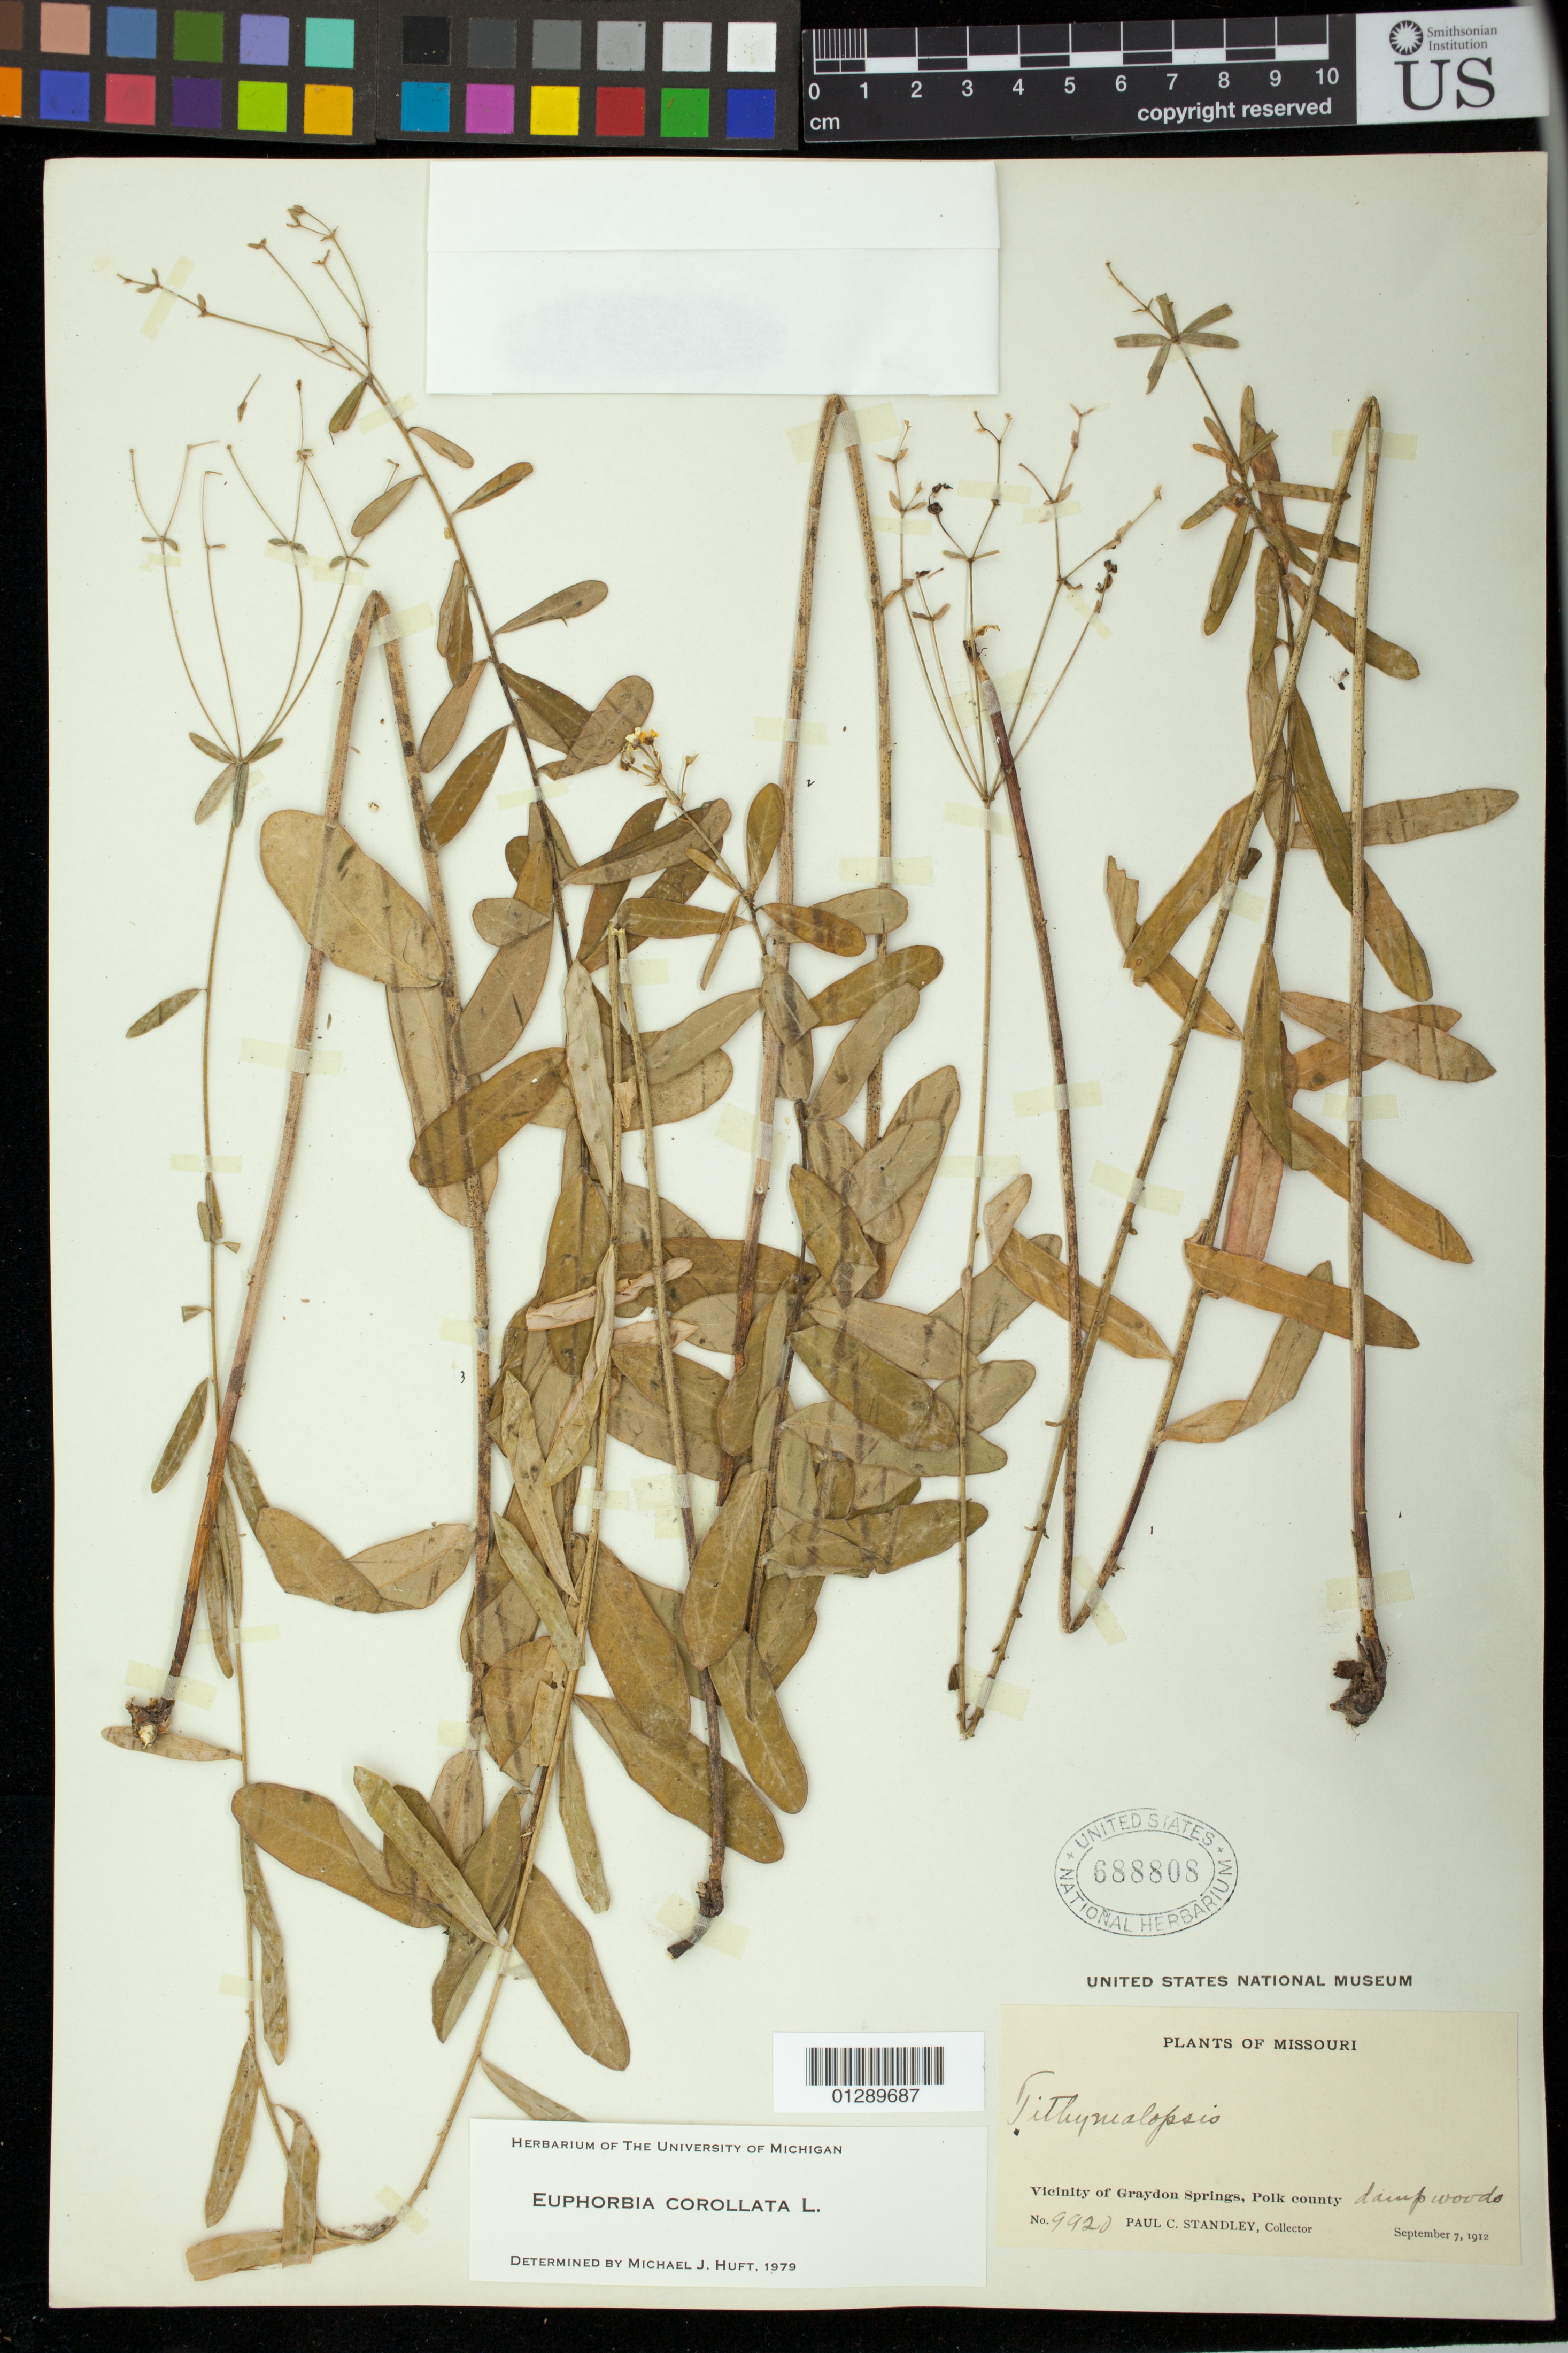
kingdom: Plantae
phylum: Tracheophyta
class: Magnoliopsida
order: Malpighiales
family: Euphorbiaceae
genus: Euphorbia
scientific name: Euphorbia corollata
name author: L.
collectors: Standley, Paul Carpenter, Steyermark, Julian Alfred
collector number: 9920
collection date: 1912-09-07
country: United States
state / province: Missouri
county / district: Polk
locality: Vicinity of Graydon Springs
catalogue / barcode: US 688808